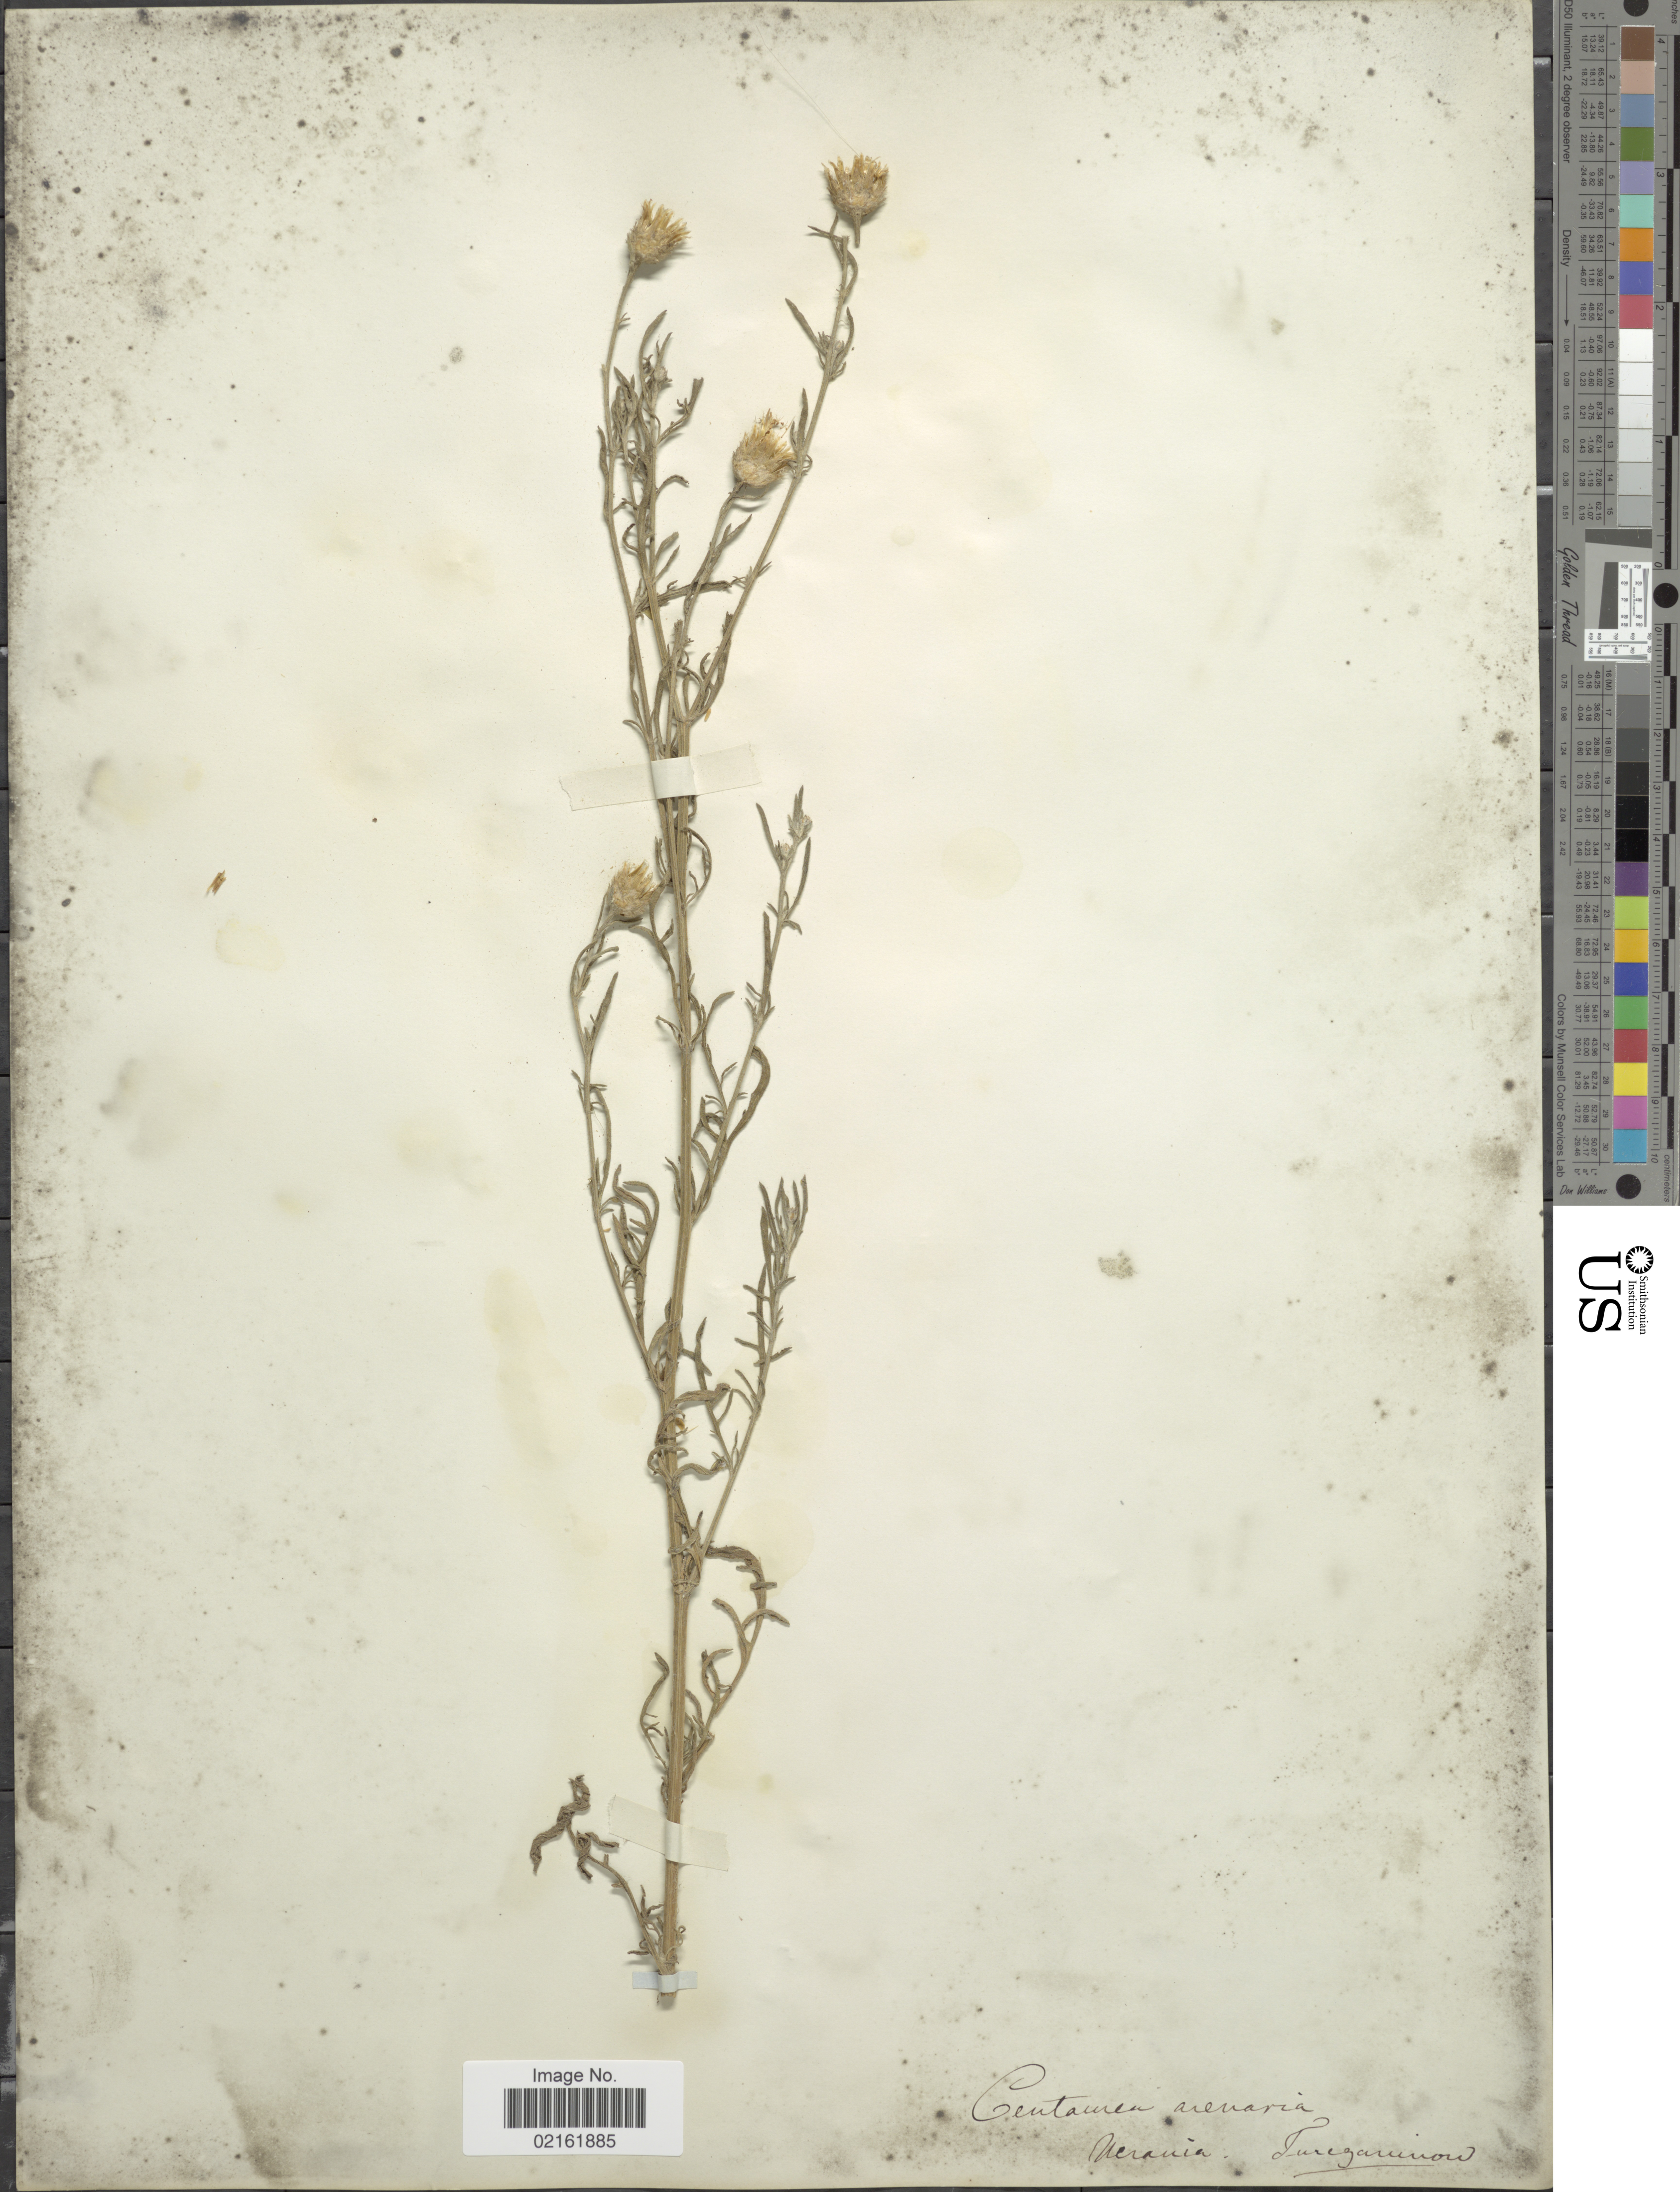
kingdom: Plantae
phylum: Tracheophyta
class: Magnoliopsida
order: Asterales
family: Asteraceae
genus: Centaurea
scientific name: Centaurea arenaria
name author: M. Bieb.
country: Ukraine